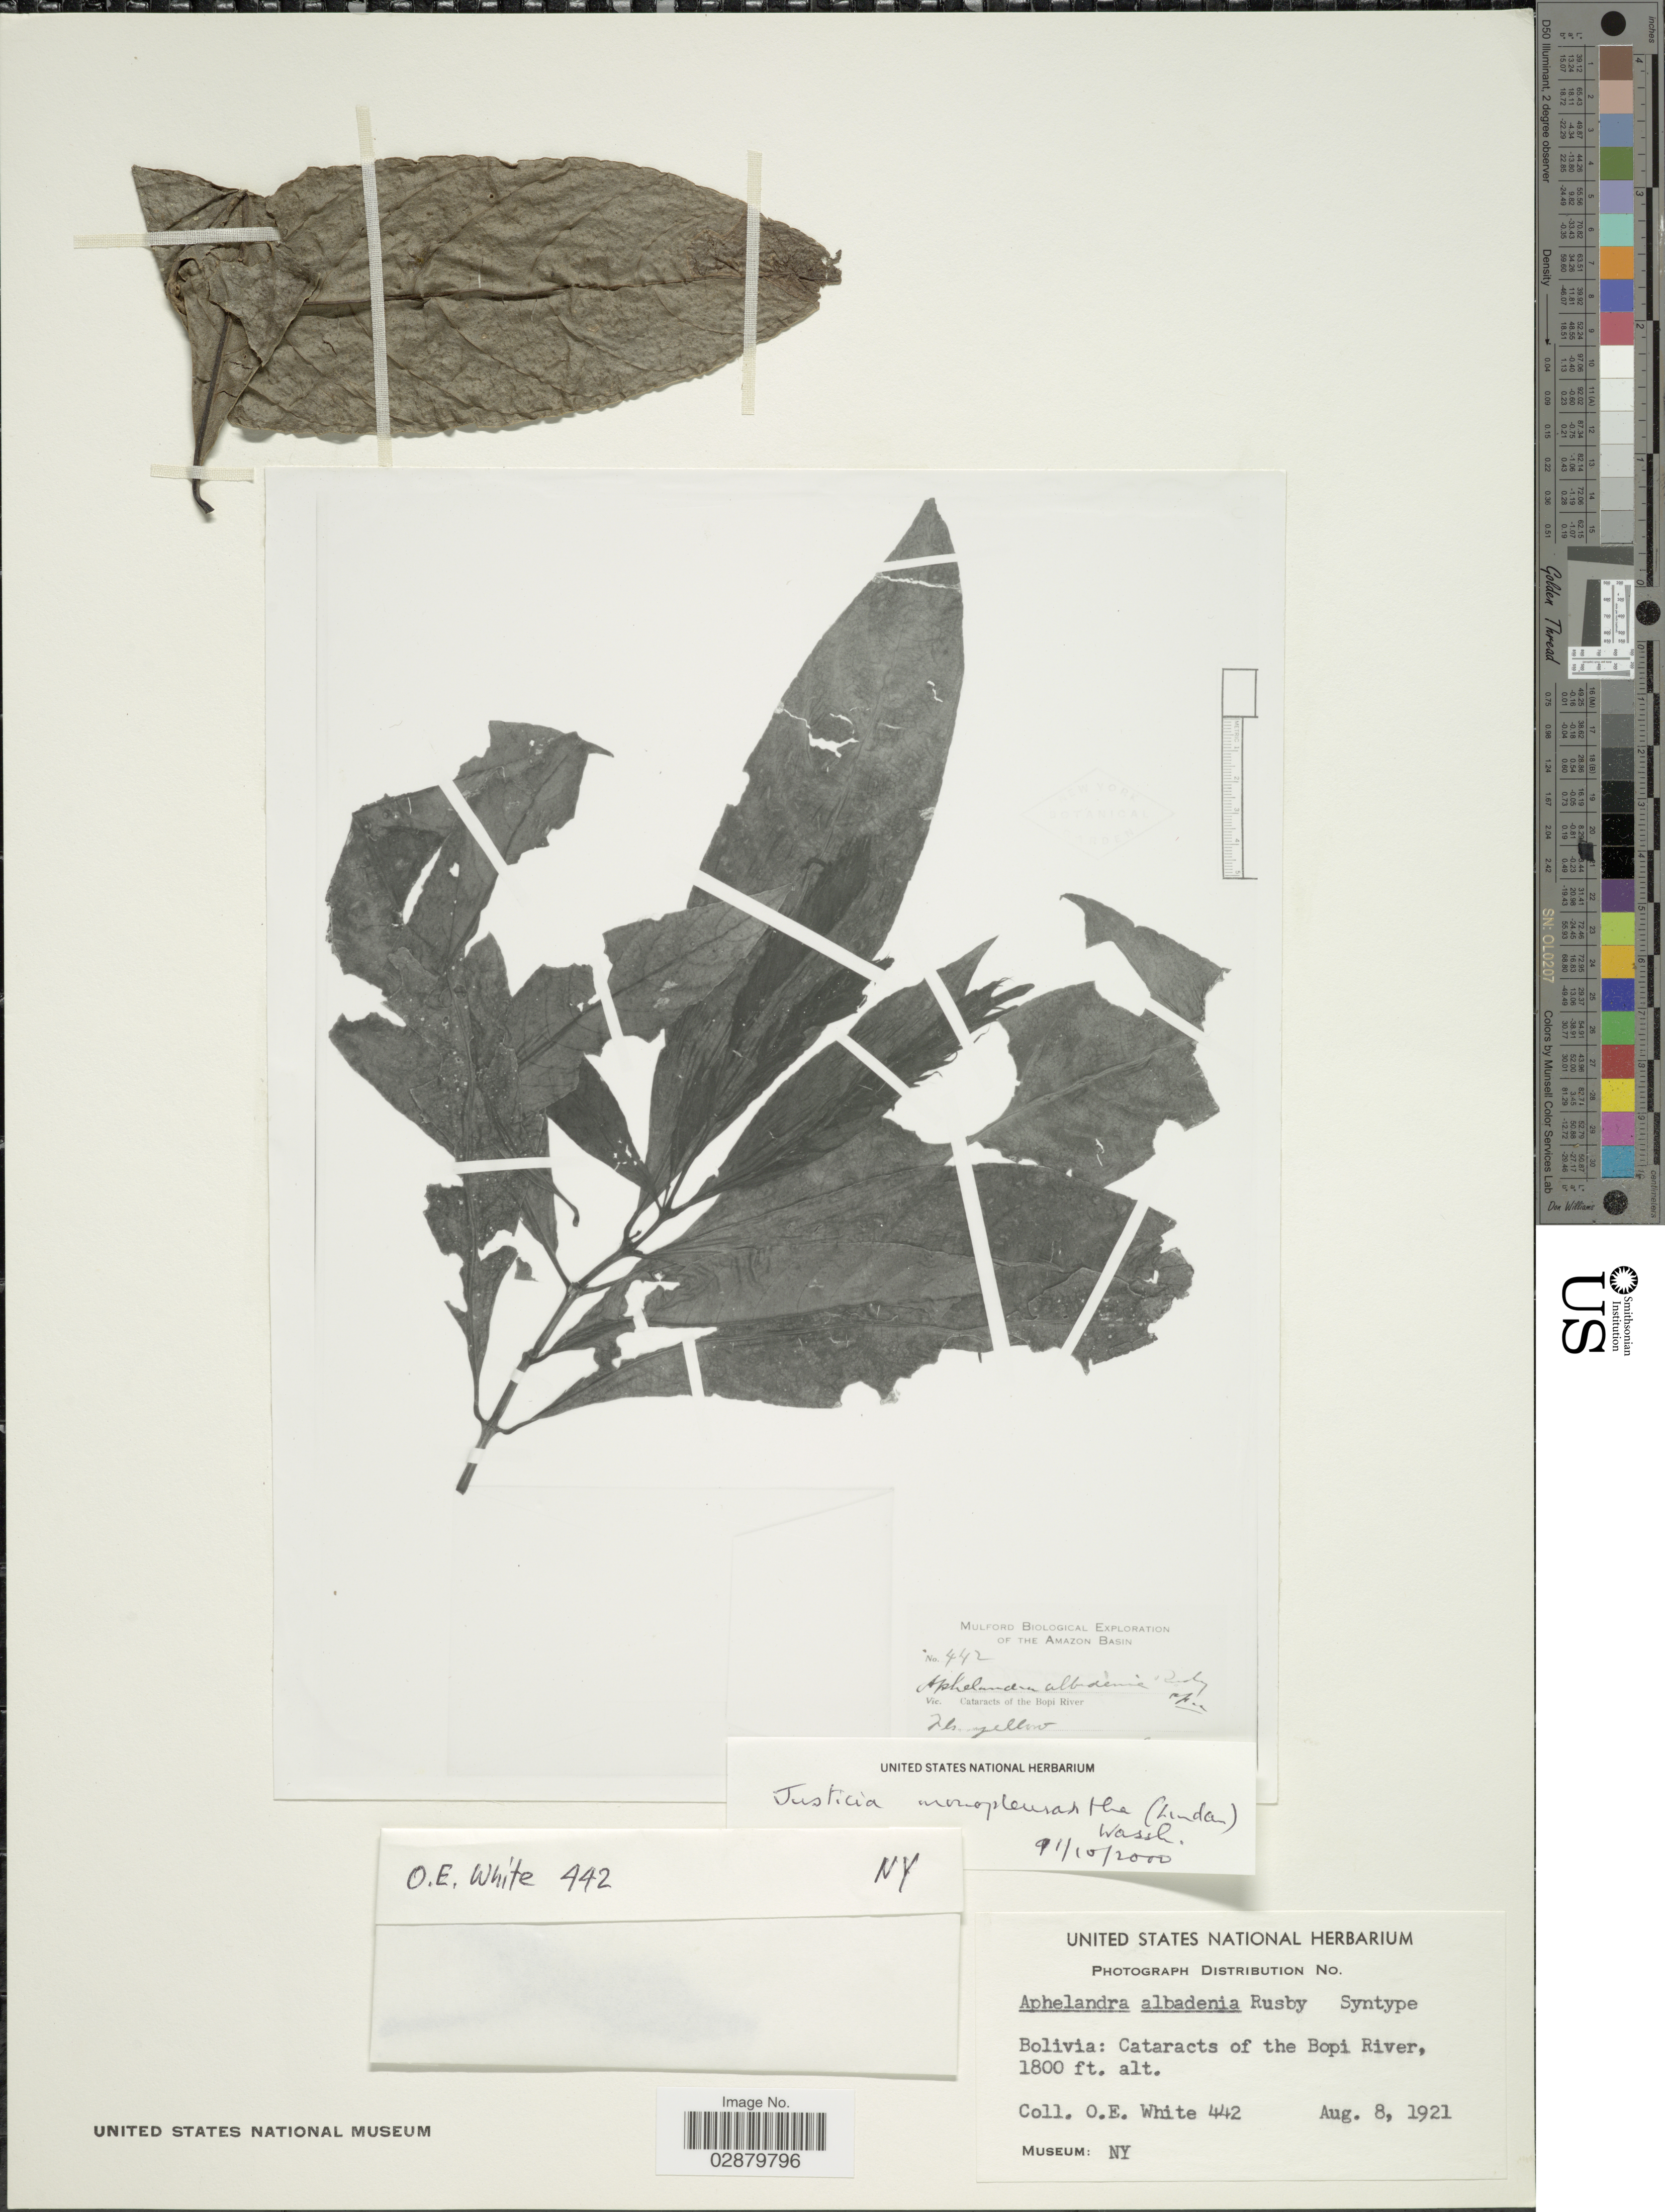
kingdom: Plantae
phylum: Tracheophyta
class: Magnoliopsida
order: Lamiales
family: Acanthaceae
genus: Justicia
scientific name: Justicia monopleurantha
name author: (Lindau) Wassh.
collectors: O. E. White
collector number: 442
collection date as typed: Aug. 8, 1921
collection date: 1921-08-08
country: Bolivia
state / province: La Paz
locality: Cataracts of the Bopi River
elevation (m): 549